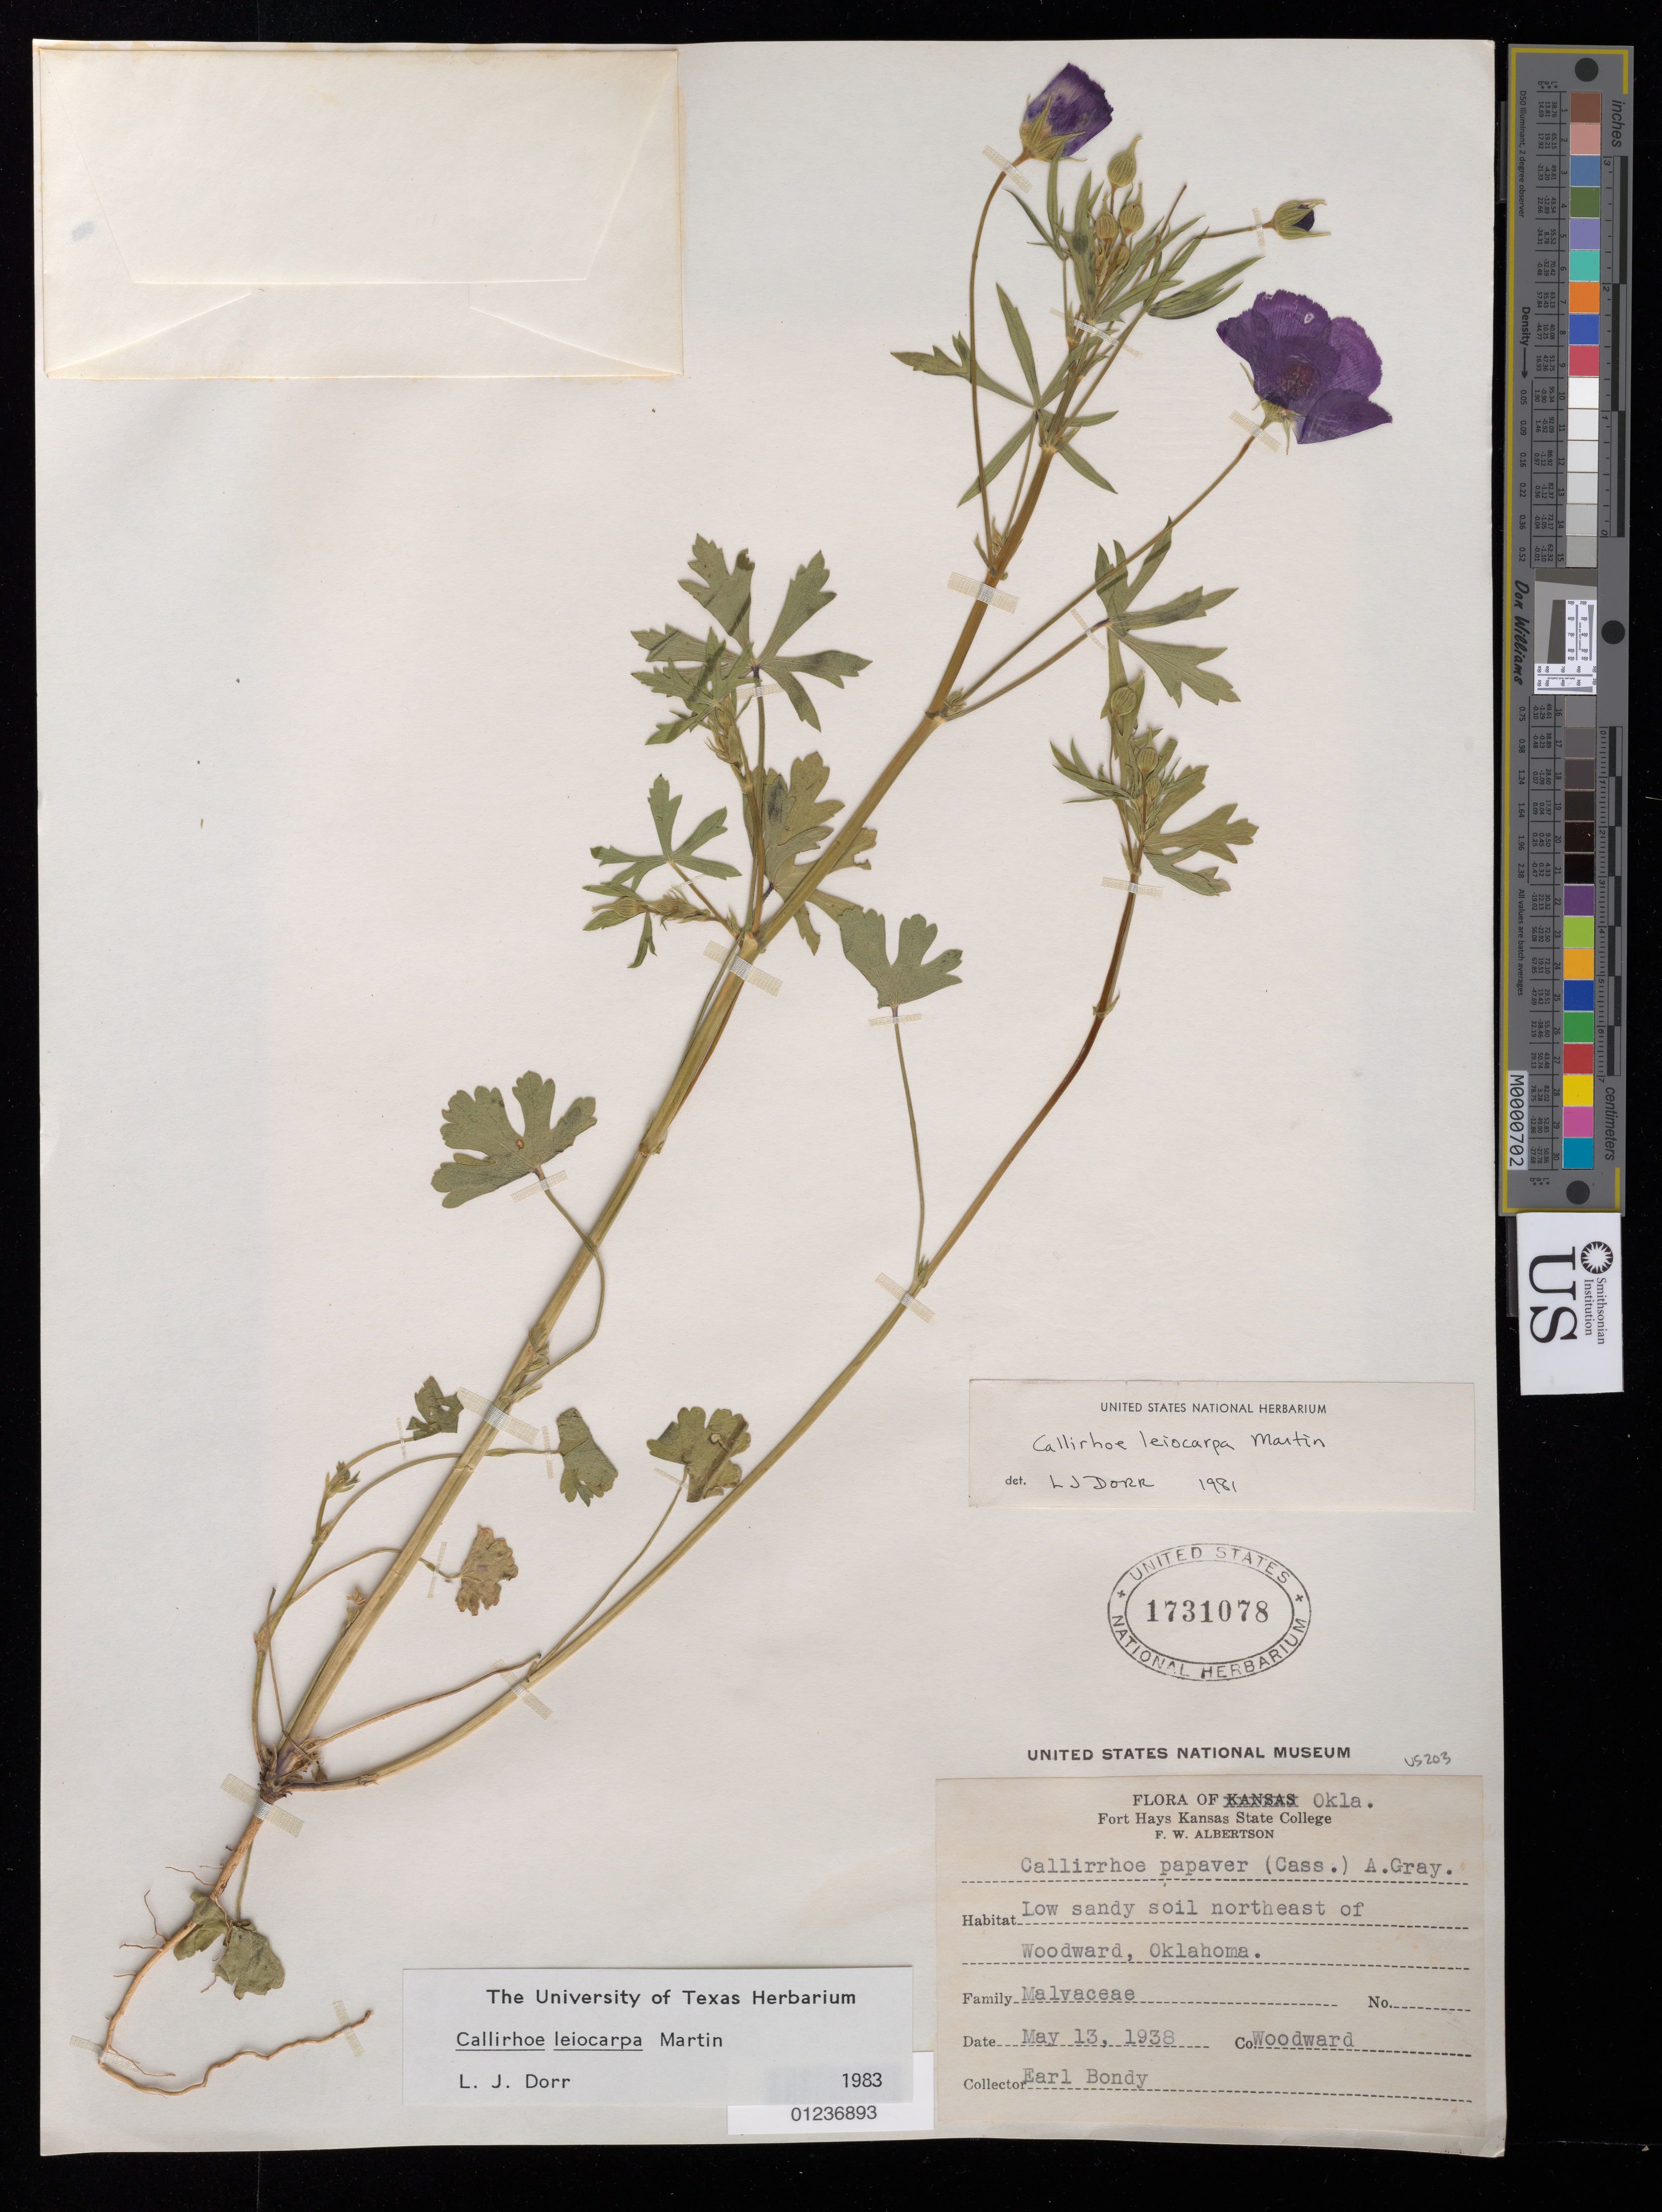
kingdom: Plantae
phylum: Tracheophyta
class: Magnoliopsida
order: Malvales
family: Malvaceae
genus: Callirhoe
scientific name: Callirhoe leiocarpa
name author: R.F. Martin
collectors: E. Bondy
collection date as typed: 13 May 1938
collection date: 1938-05-13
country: United States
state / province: Oklahoma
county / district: Woodward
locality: N of Woodward.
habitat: Low sandy soil.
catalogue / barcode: US 1731078